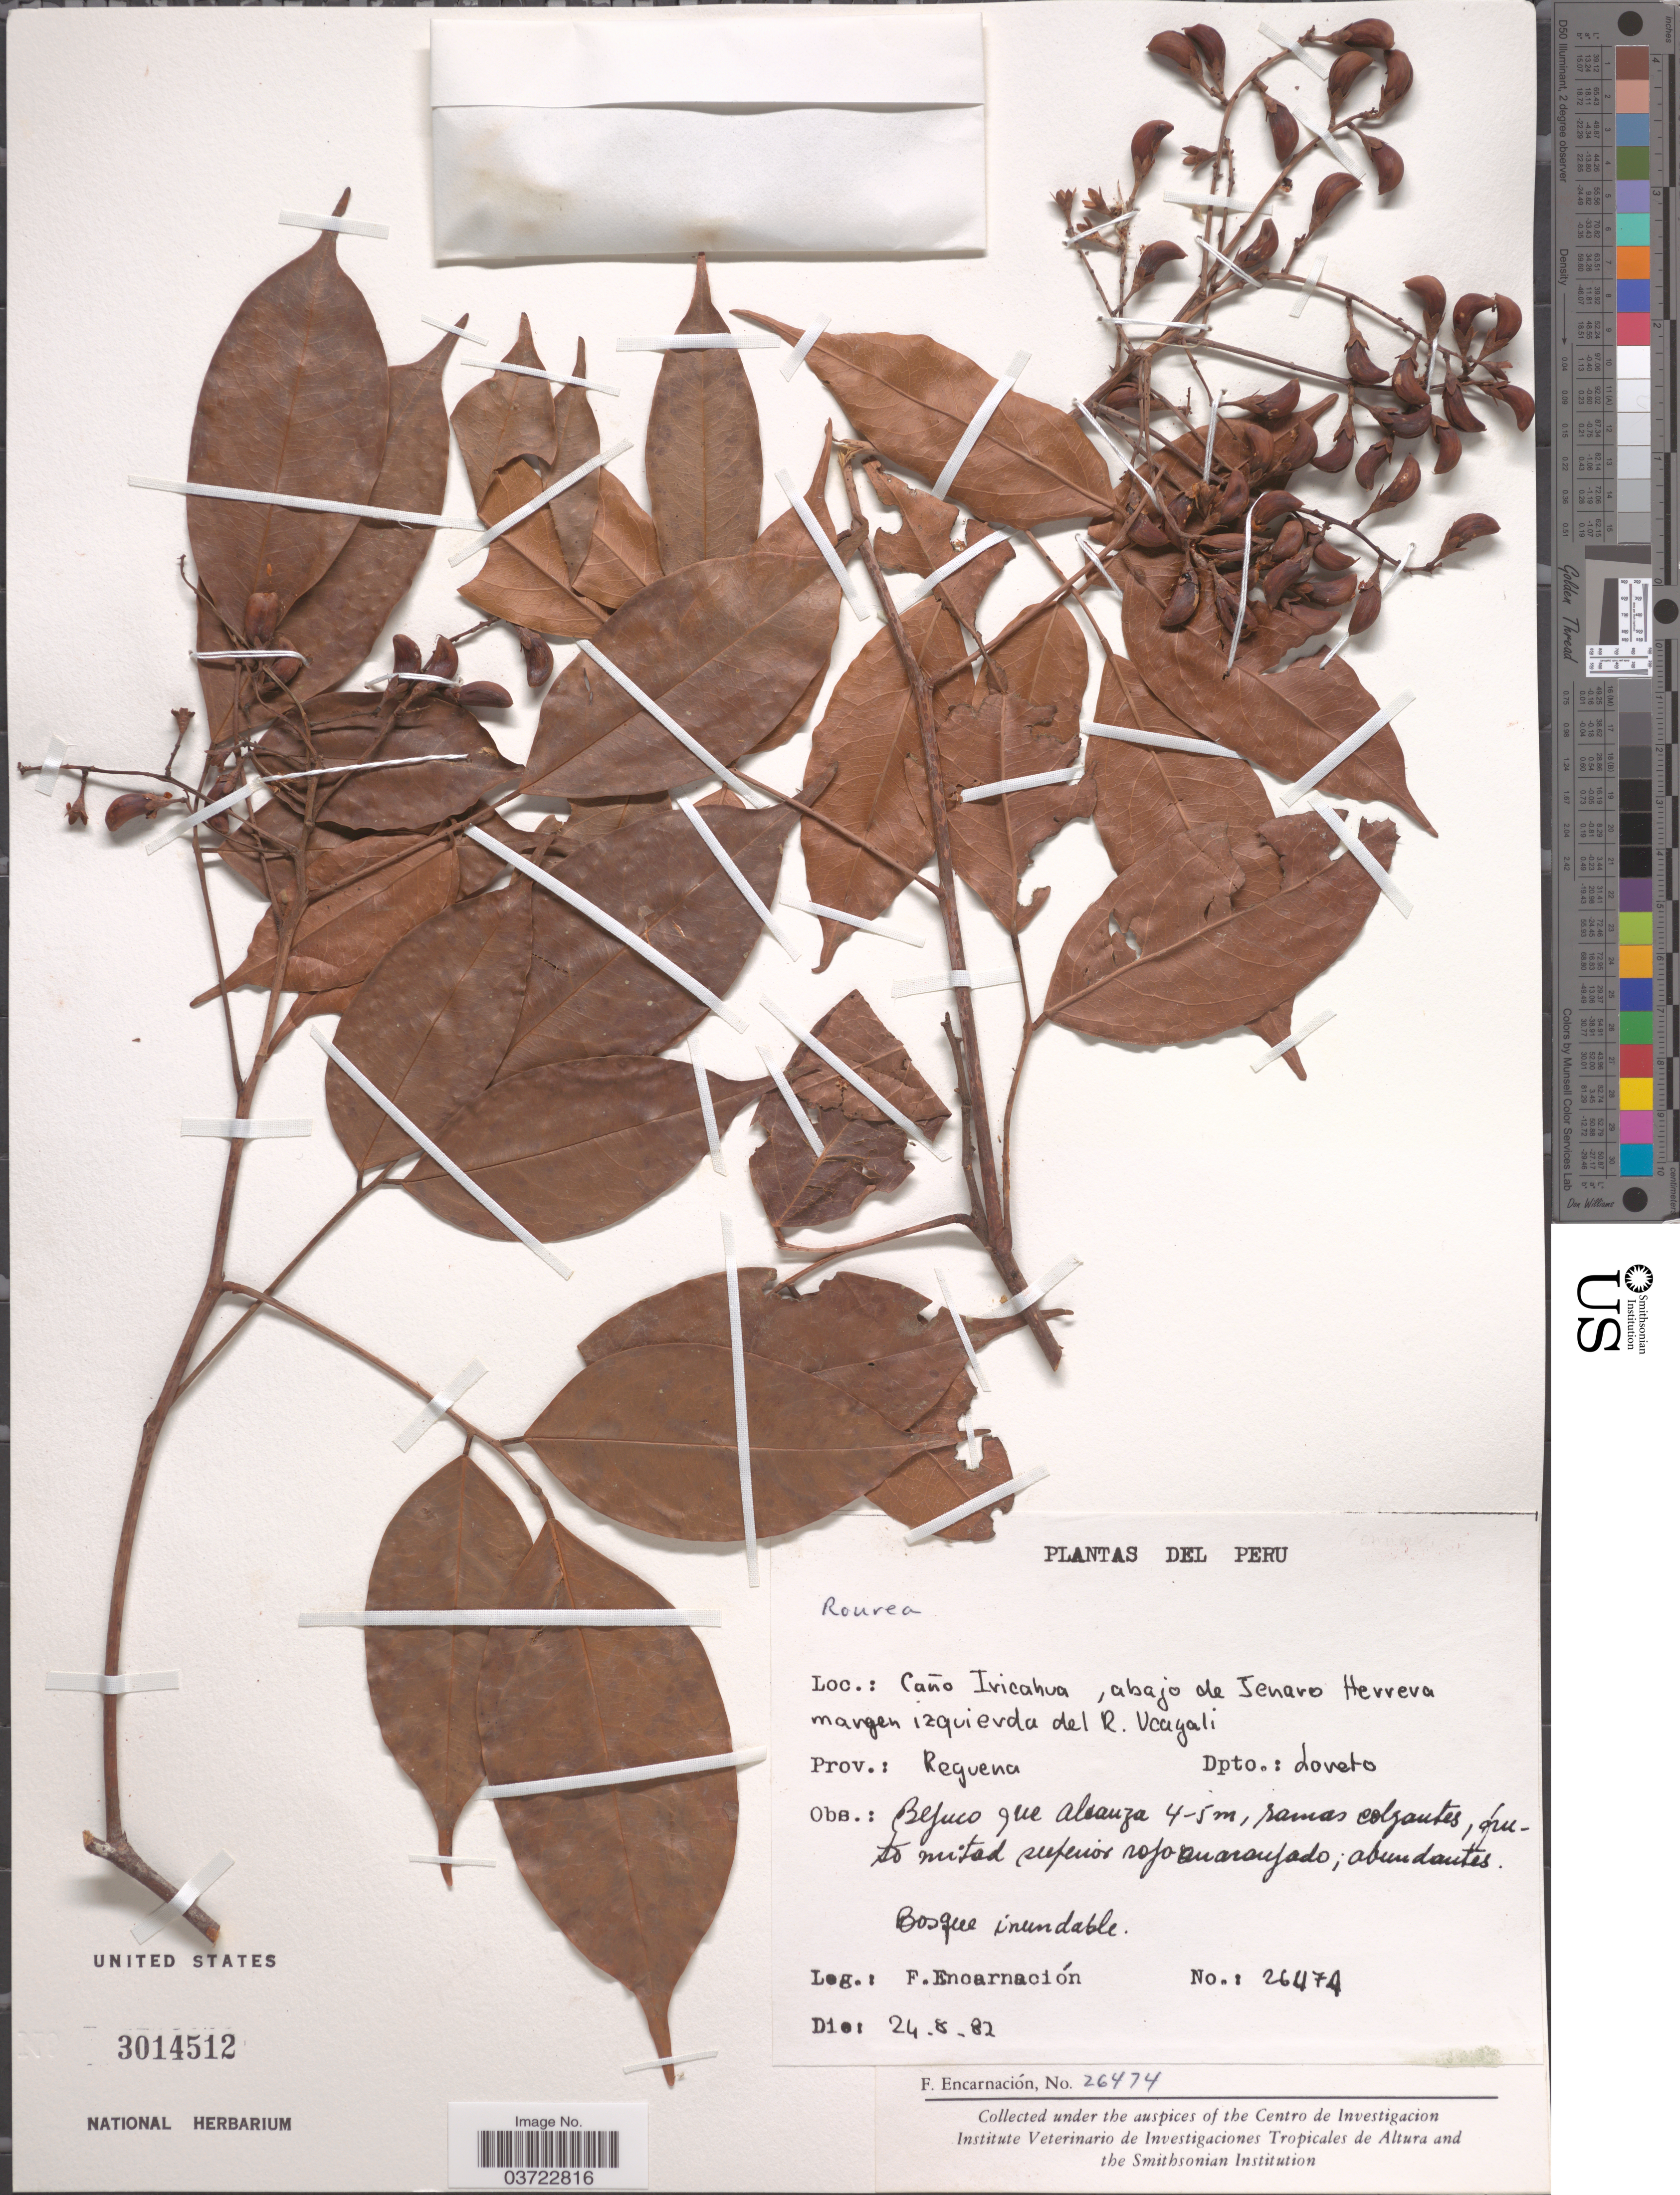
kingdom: Plantae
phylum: Tracheophyta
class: Magnoliopsida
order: Oxalidales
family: Connaraceae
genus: Rourea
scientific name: Rourea sp.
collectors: F. Encarnación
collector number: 26474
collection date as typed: Transcribed d/m/y: 24/8/82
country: Peru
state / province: Loreto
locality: Caño iricahua, abajo de Jenaro Herrera margen izquierda del R. Ucayali. Prov.: Requena. Dpto.: Loreto.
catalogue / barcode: US 3014512